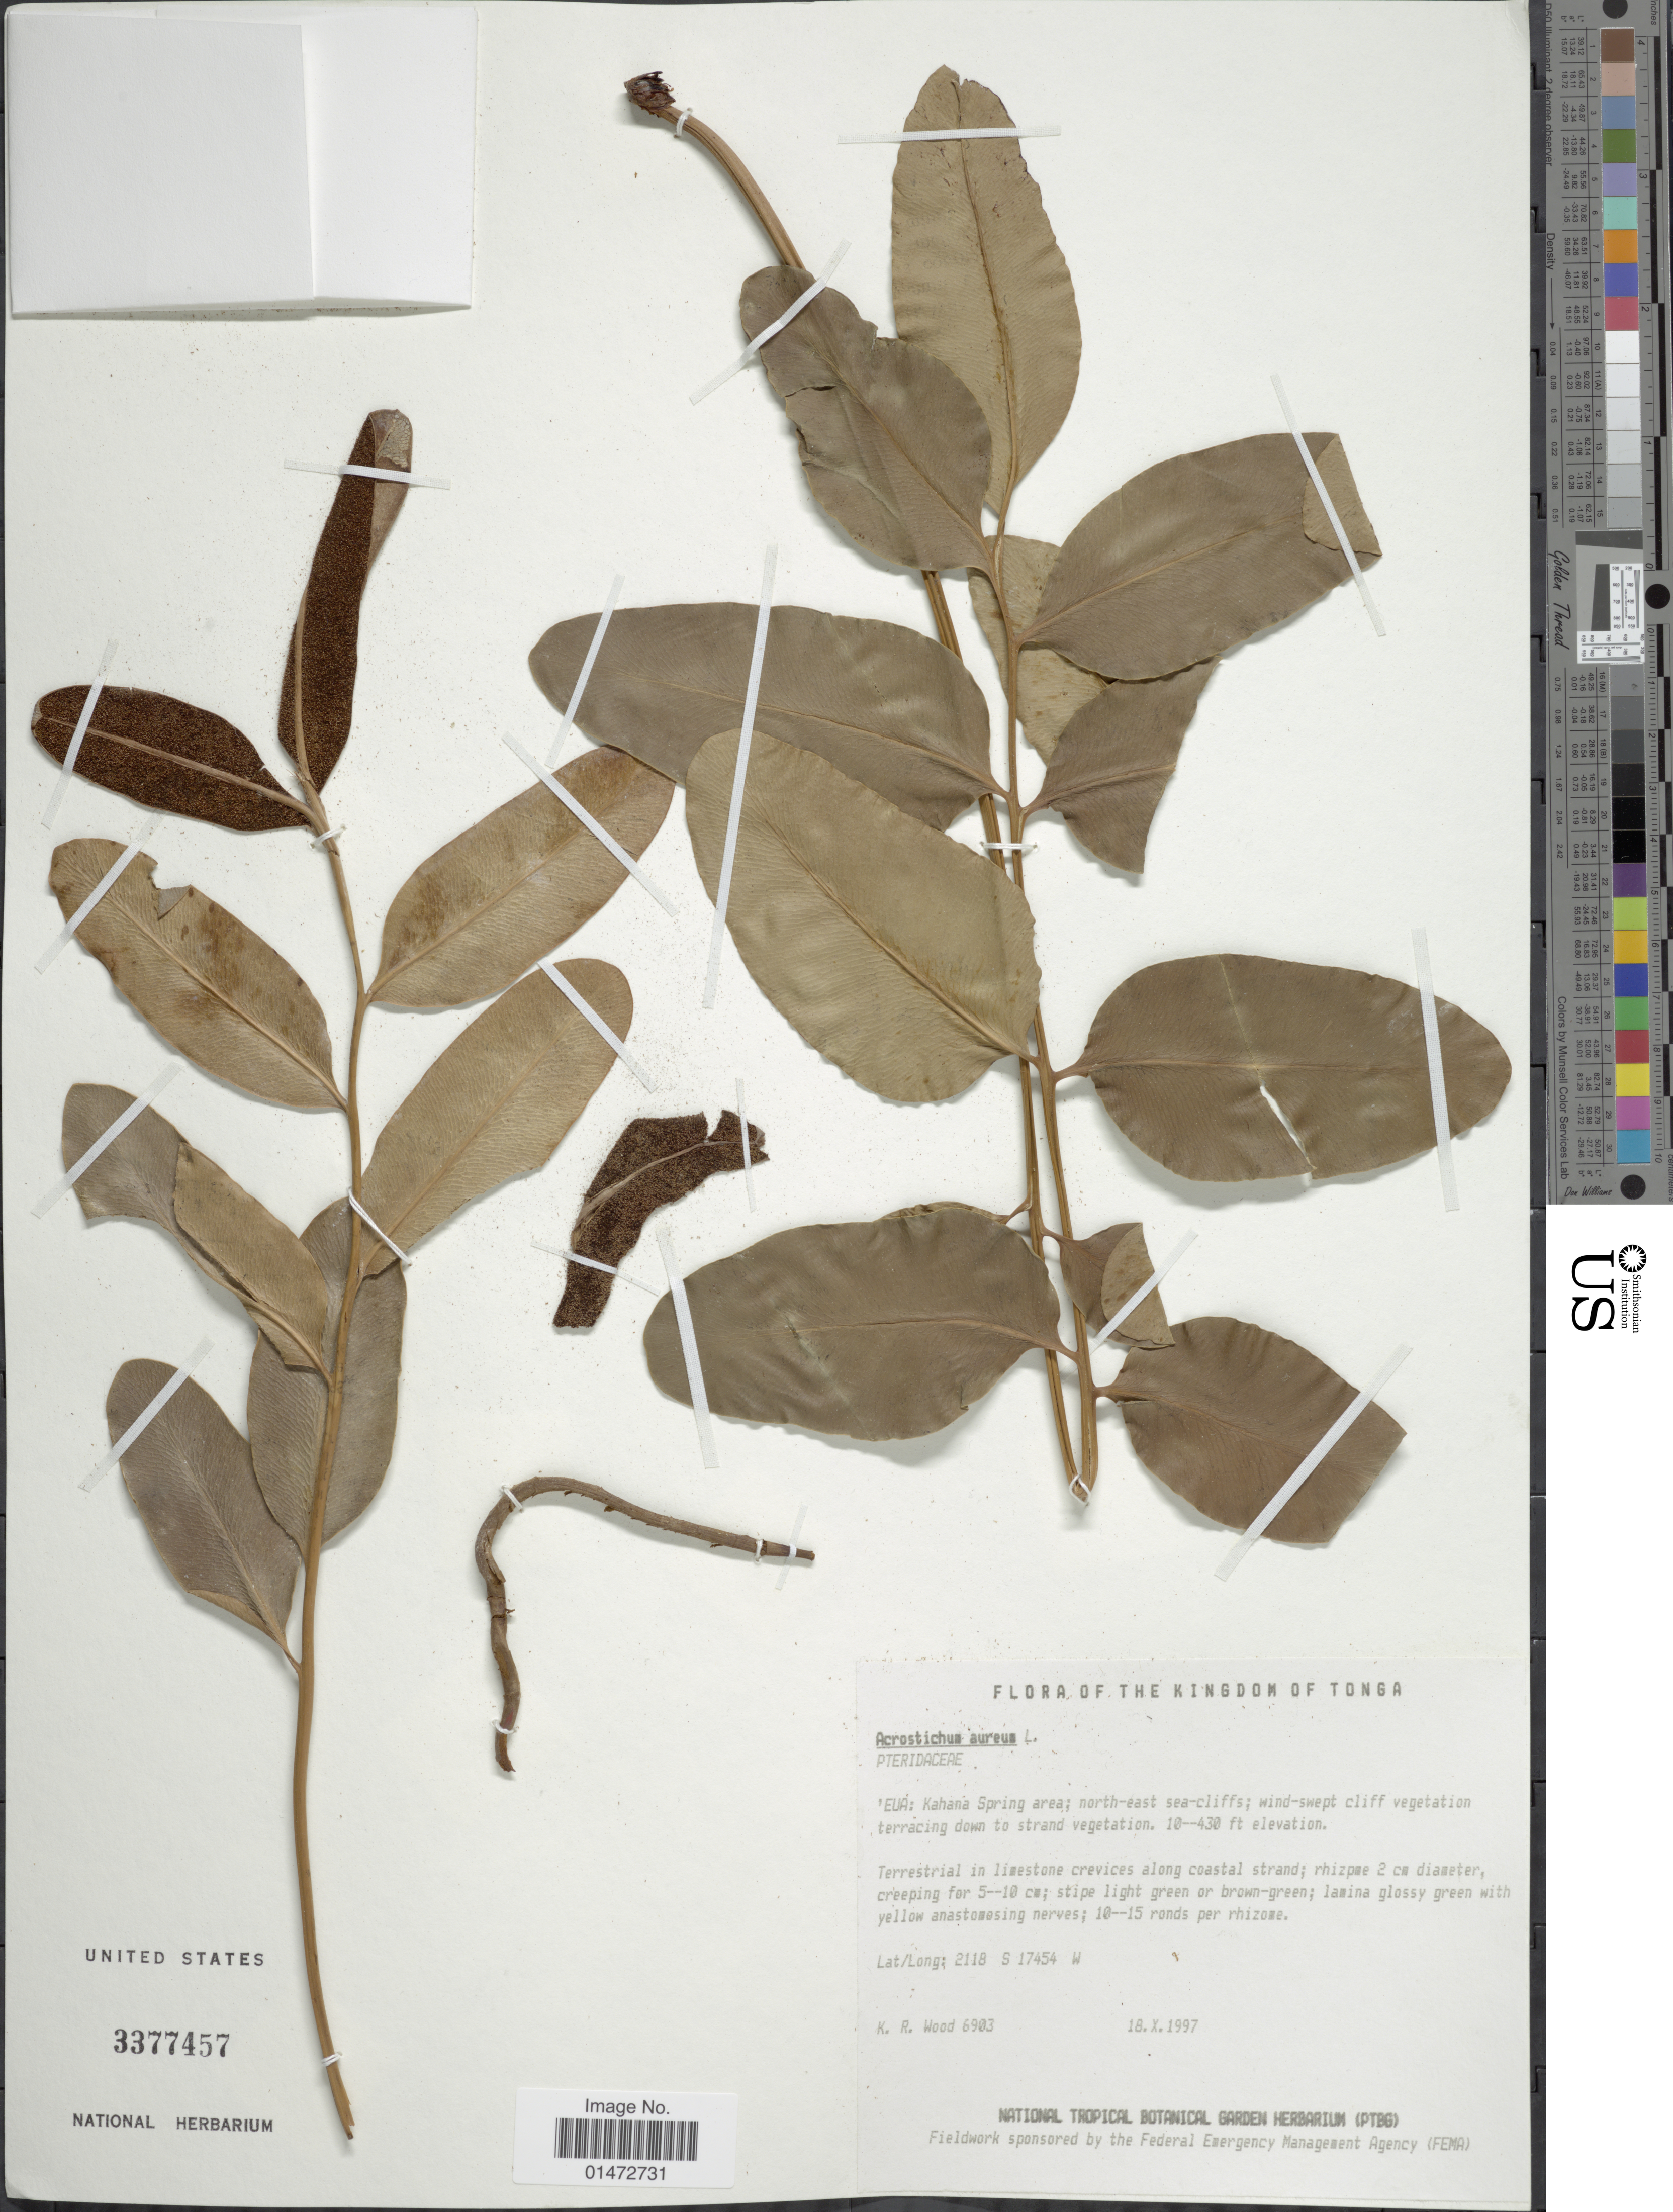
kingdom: Plantae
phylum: Tracheophyta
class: Polypodiopsida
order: Polypodiales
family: Pteridaceae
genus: Acrostichum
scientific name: Acrostichum aureum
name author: L.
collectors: K. R. Wood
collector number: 6903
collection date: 1997-10-18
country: Tonga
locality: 'Eua; Kahana Spring area; north-east sea-cliffs; wind-swept cliff vegetation terracing down to strand vegetation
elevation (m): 3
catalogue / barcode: US 3377457